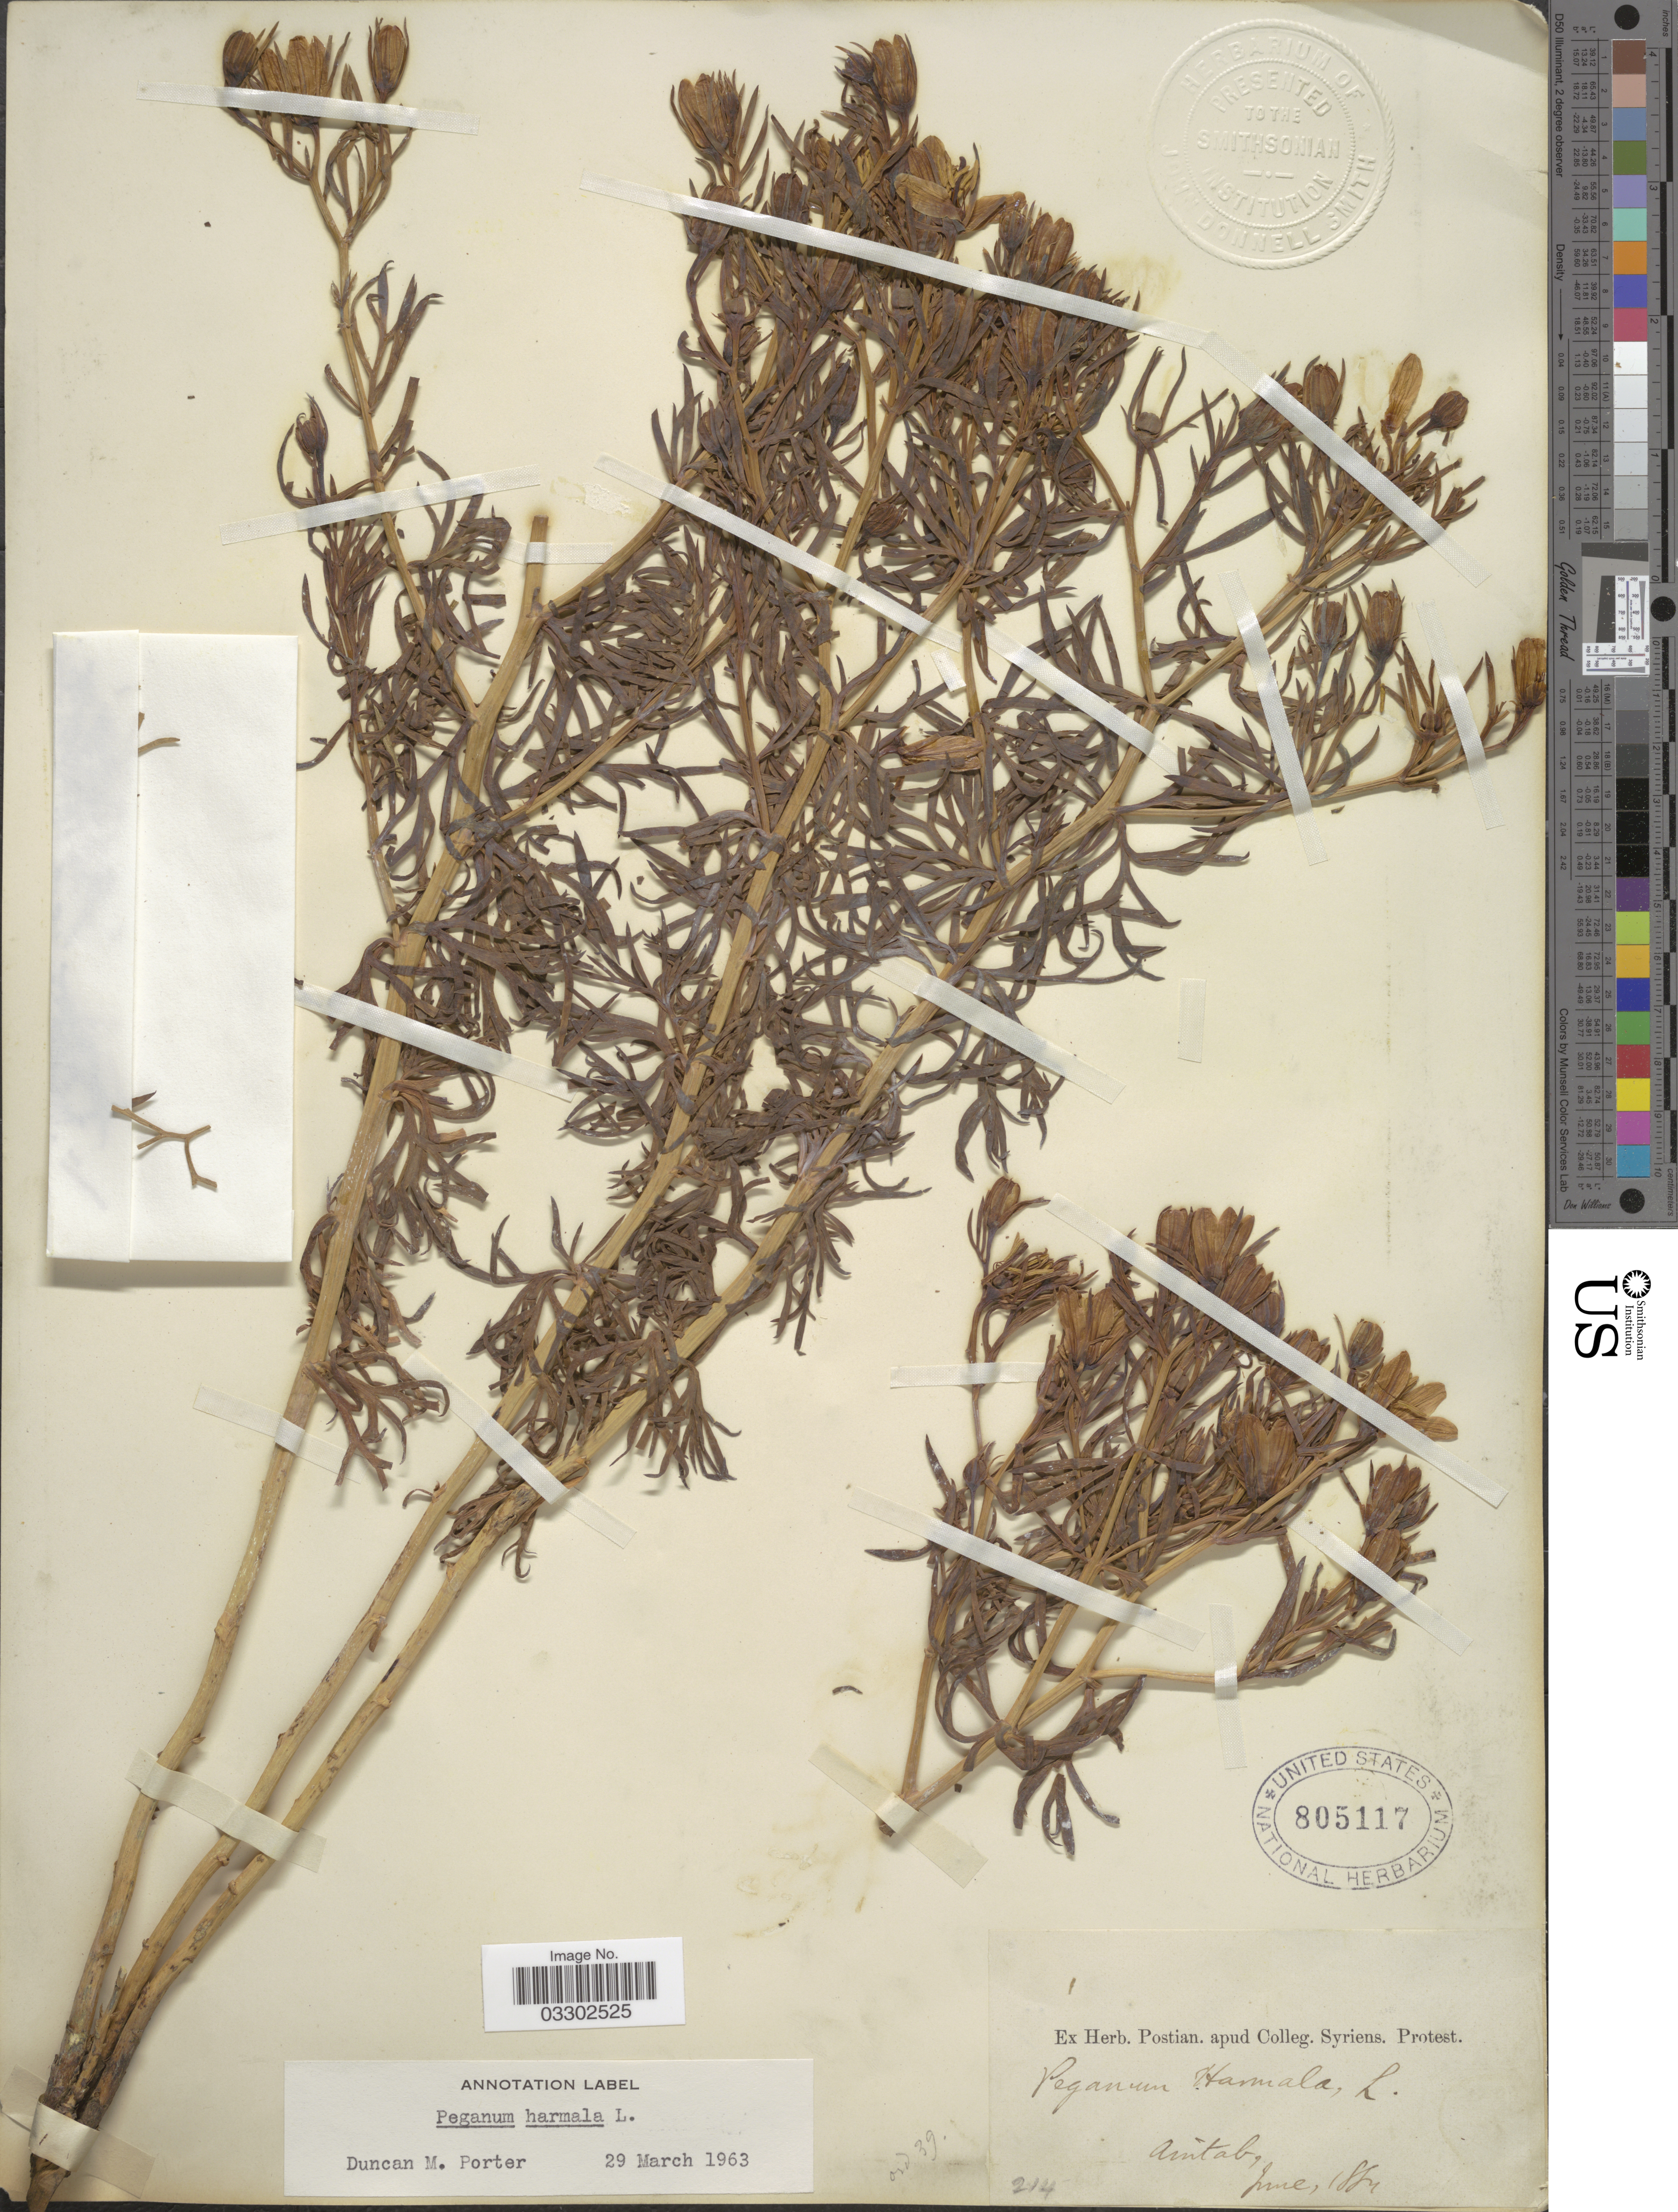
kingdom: Plantae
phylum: Tracheophyta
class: Magnoliopsida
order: Sapindales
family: Tetradiclidaceae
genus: Peganum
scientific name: Peganum harmala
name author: L.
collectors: ex herb. Postian. apud Colleg. Syriens. Protest. USE "Fannie P. A. Shepard" (10308853) AS PRIMARY COLLECTOR INSTEAD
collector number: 214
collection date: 1884-06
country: Turkey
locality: Aintab.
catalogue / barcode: US 805117